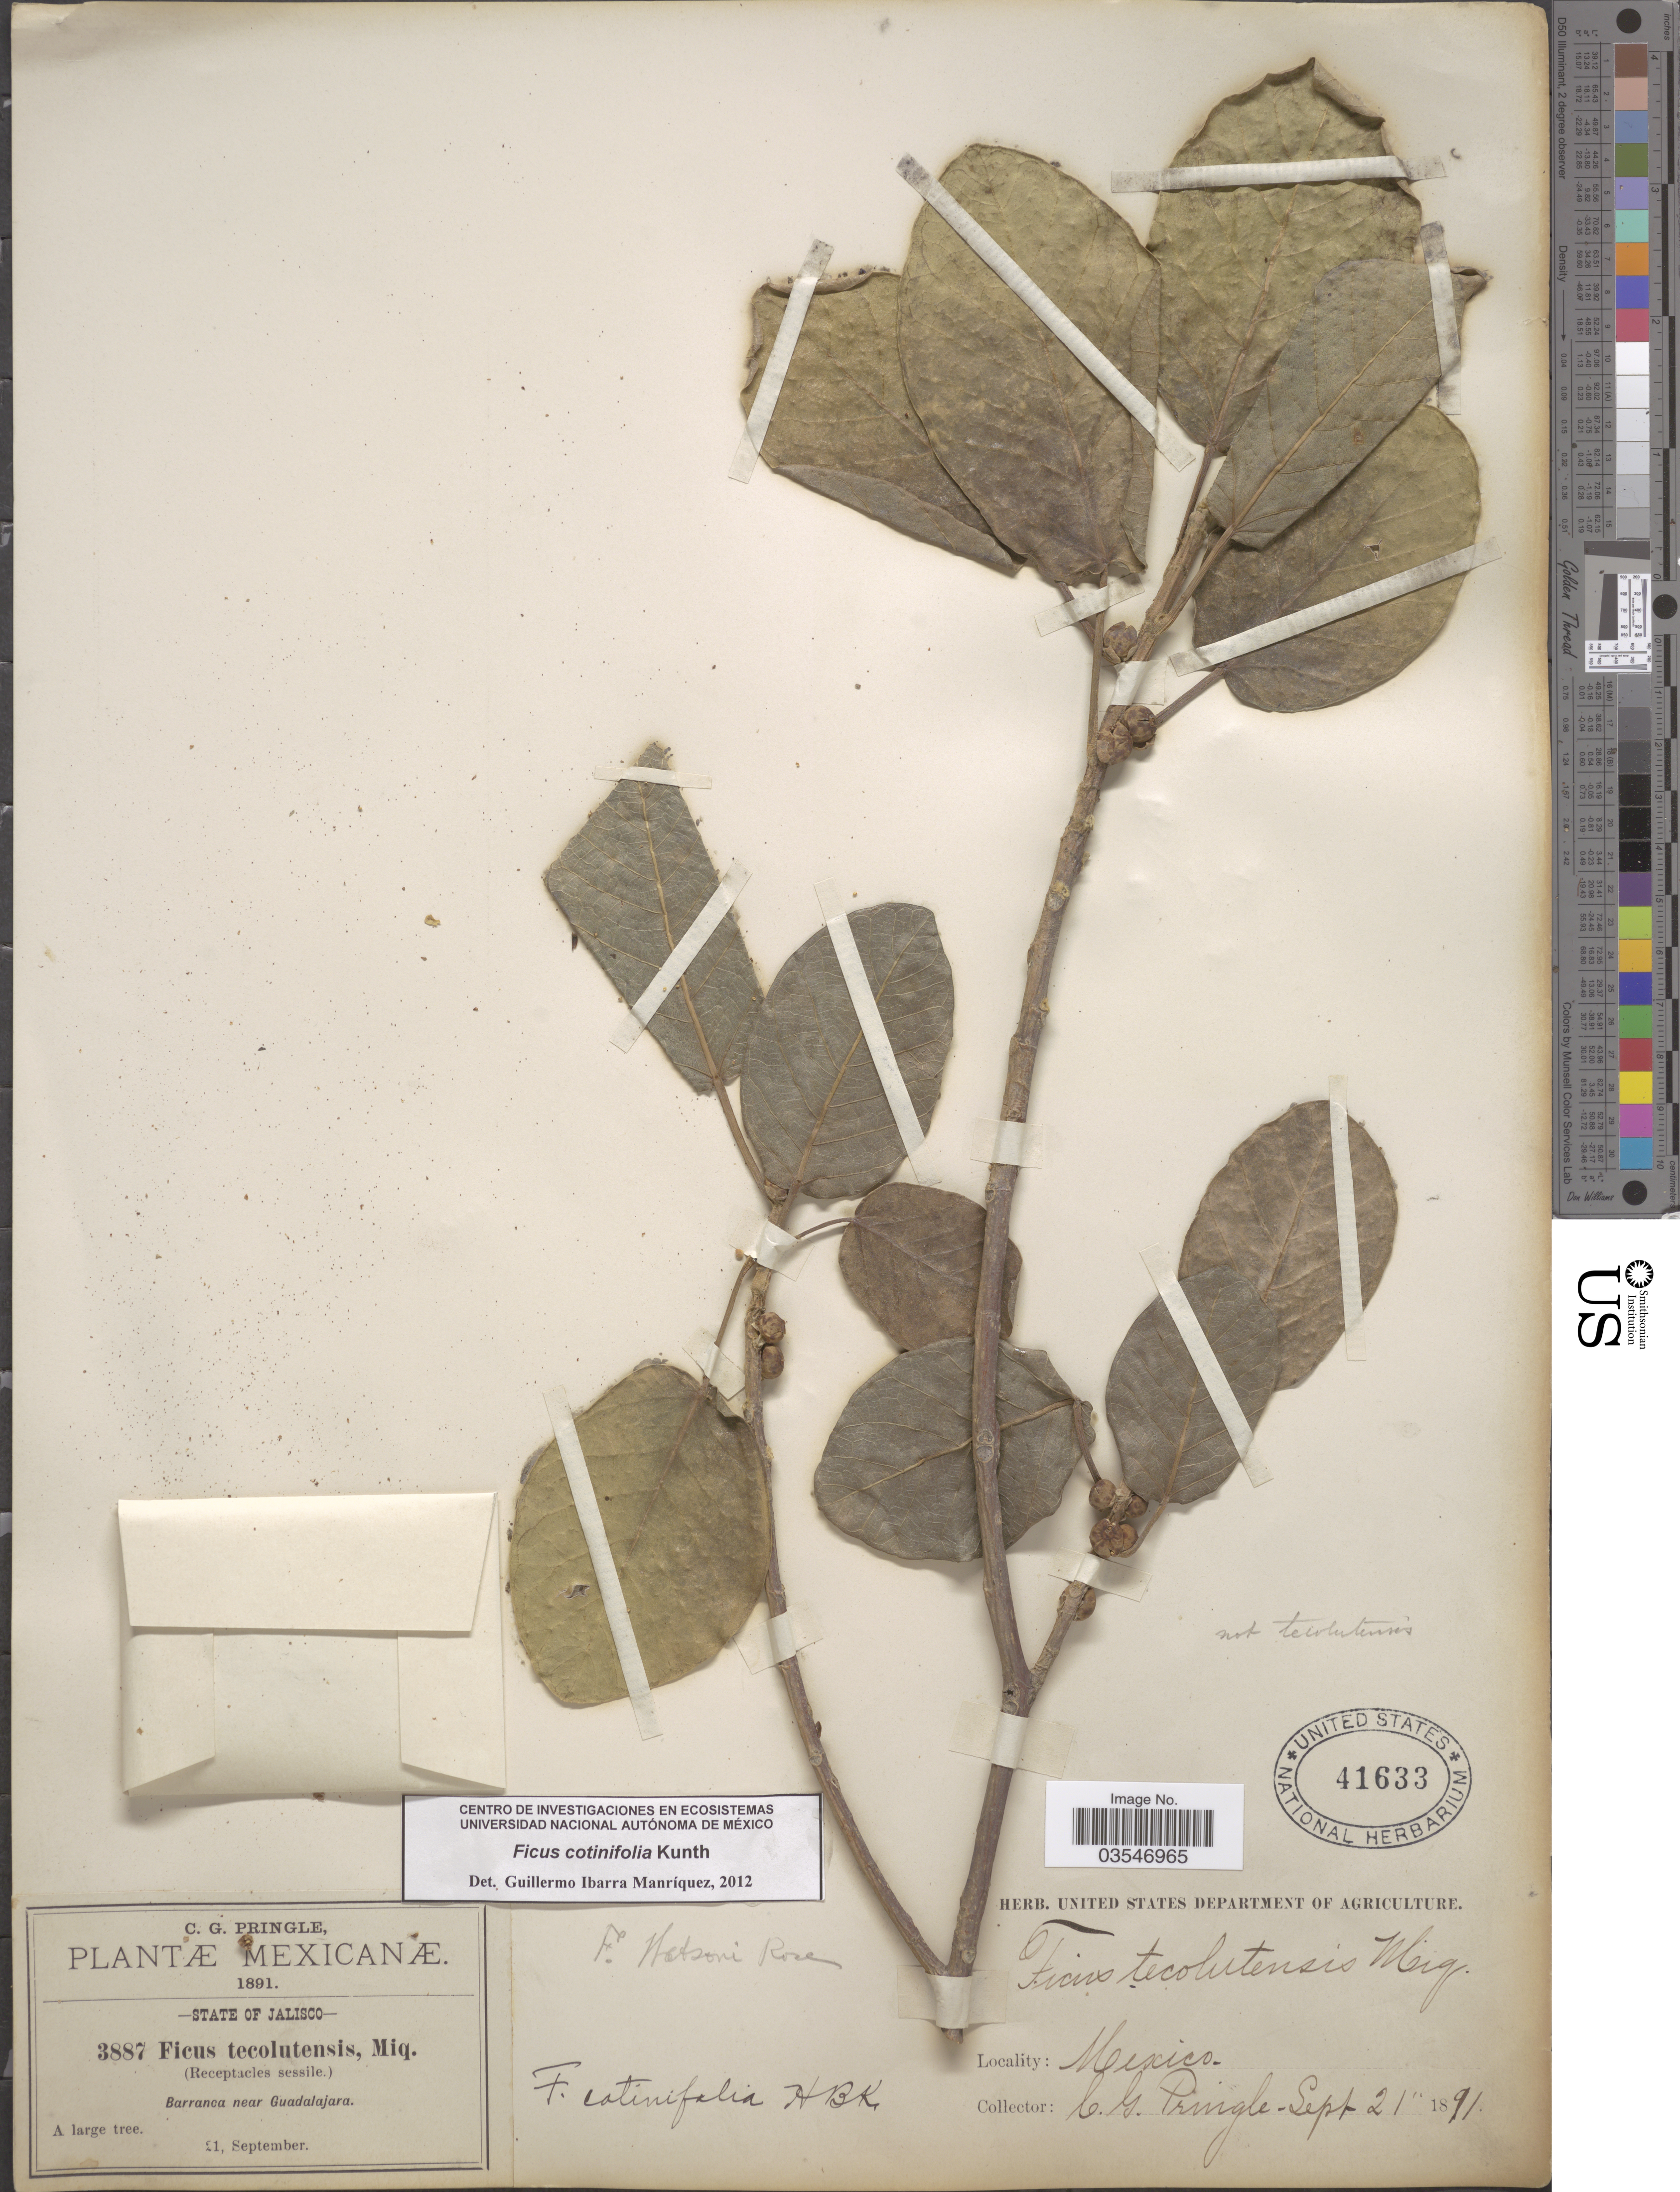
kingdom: Plantae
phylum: Tracheophyta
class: Magnoliopsida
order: Rosales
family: Moraceae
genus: Ficus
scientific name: Ficus cotinifolia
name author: Kunth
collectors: C. G. Pringle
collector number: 3887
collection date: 1891-09-21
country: Mexico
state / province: Jalisco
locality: Barranca near Guadalajara.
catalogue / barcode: US 41633